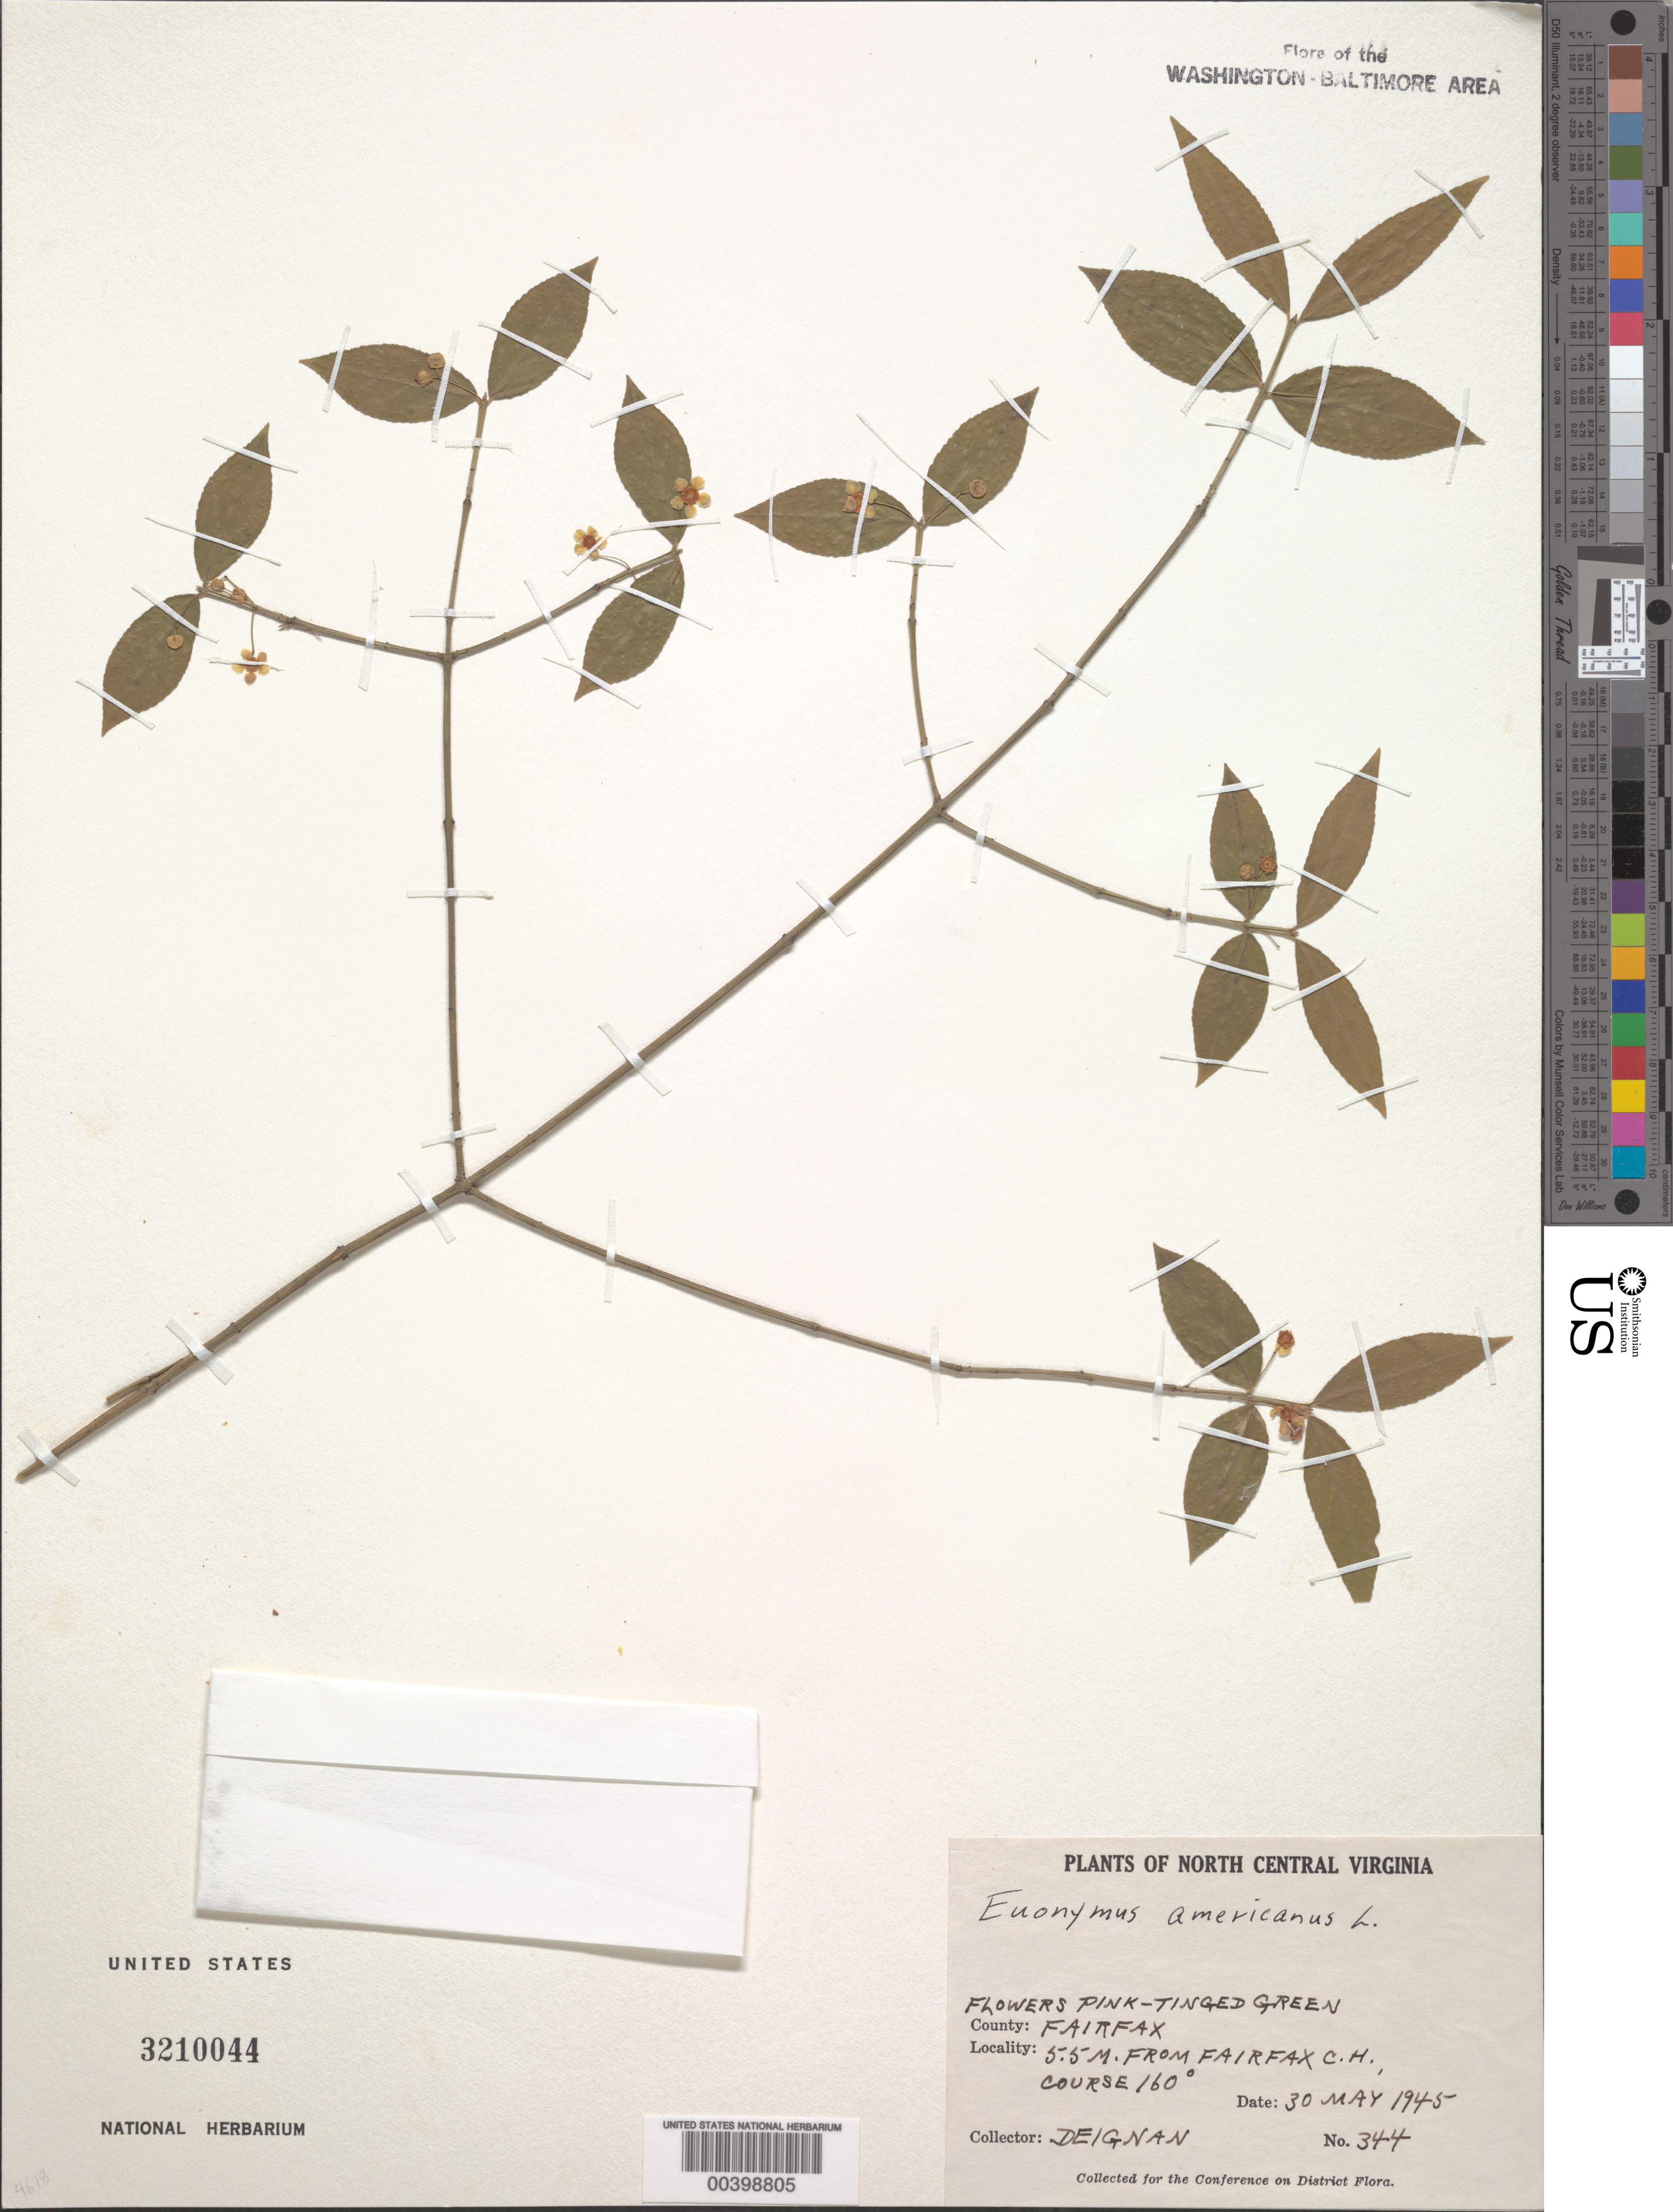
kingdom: Plantae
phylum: Tracheophyta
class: Magnoliopsida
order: Celastrales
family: Celastraceae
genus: Euonymus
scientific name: Euonymus americanus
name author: L.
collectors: H. Deignan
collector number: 344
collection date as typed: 30 May 1945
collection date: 1945-05-30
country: United States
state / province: Virginia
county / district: Fairfax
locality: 5.5 Mi from Fairfax County Court House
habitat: In low woods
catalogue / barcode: US 3210044